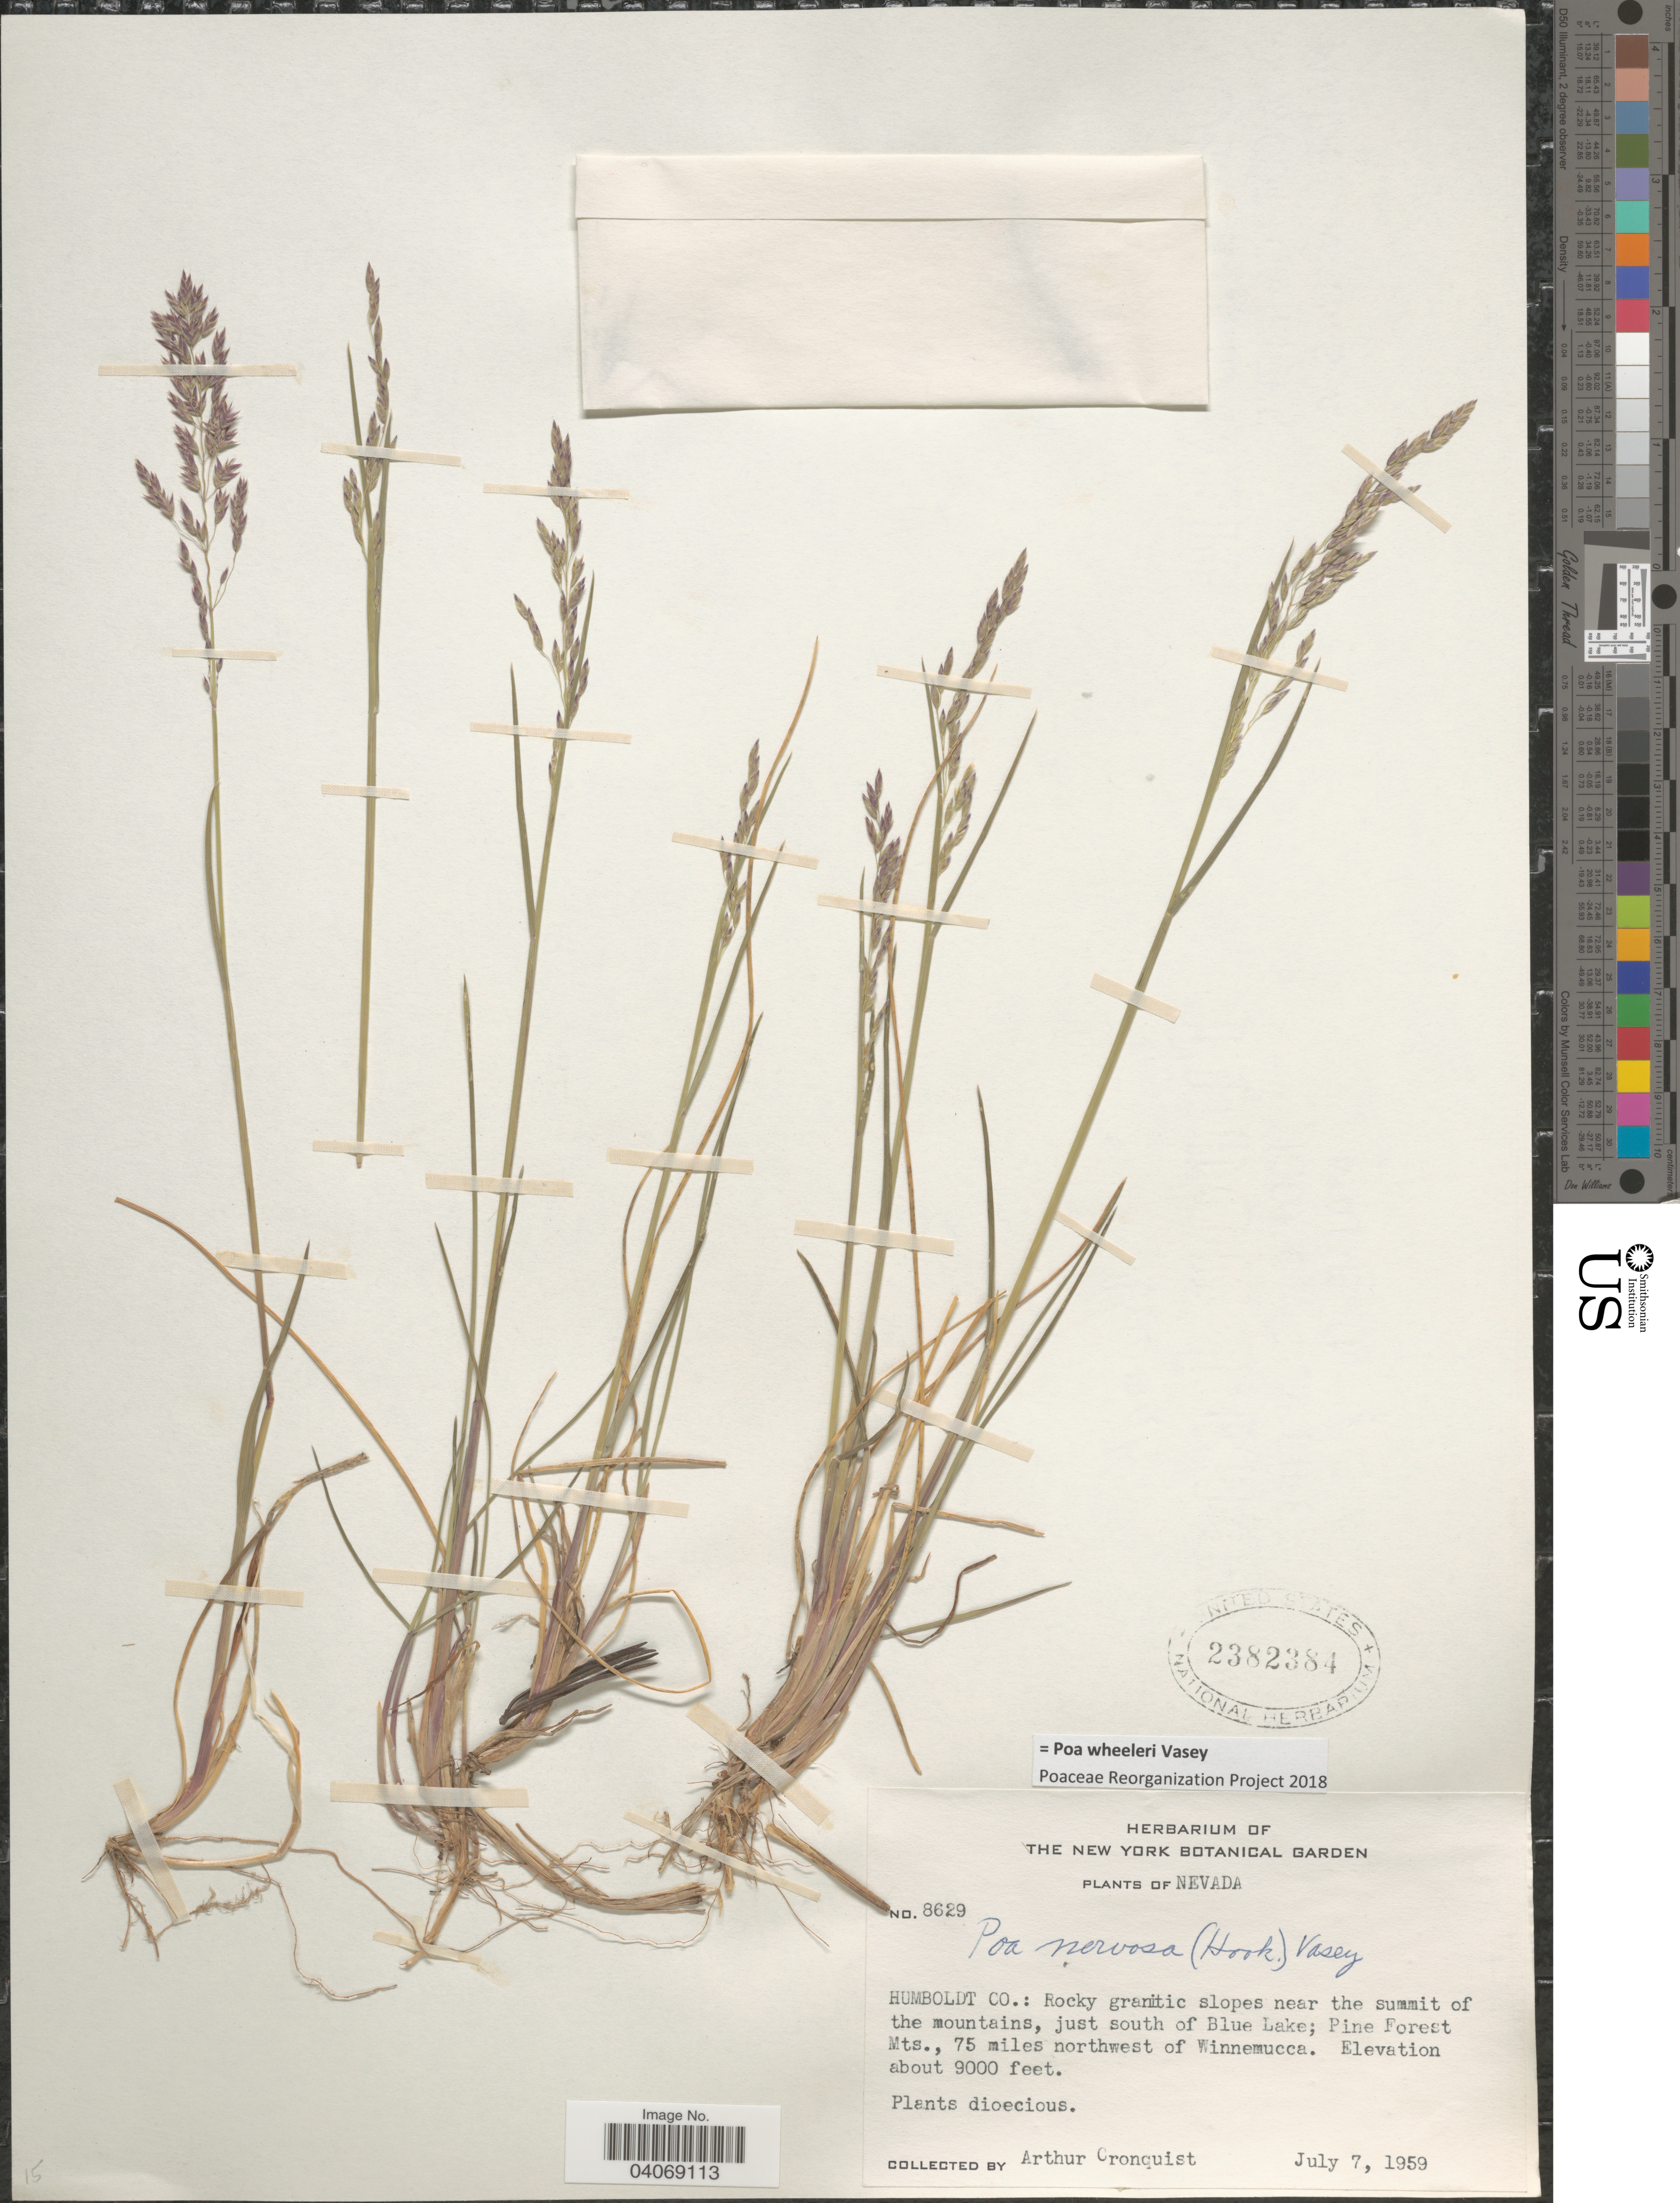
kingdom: Plantae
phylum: Tracheophyta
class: Liliopsida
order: Poales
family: Poaceae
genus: Poa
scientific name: Poa wheeleri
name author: Vasey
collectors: A. J. Cronquist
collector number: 8629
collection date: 1959-07-07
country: United States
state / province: Nevada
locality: Humboldt Co.: Rocky granitic slopes near the summit of the mountains, just south of Blue Lake; Pine Forest Mts., 75 miles northwest of Winnemucca.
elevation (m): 2743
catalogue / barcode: US 2382384